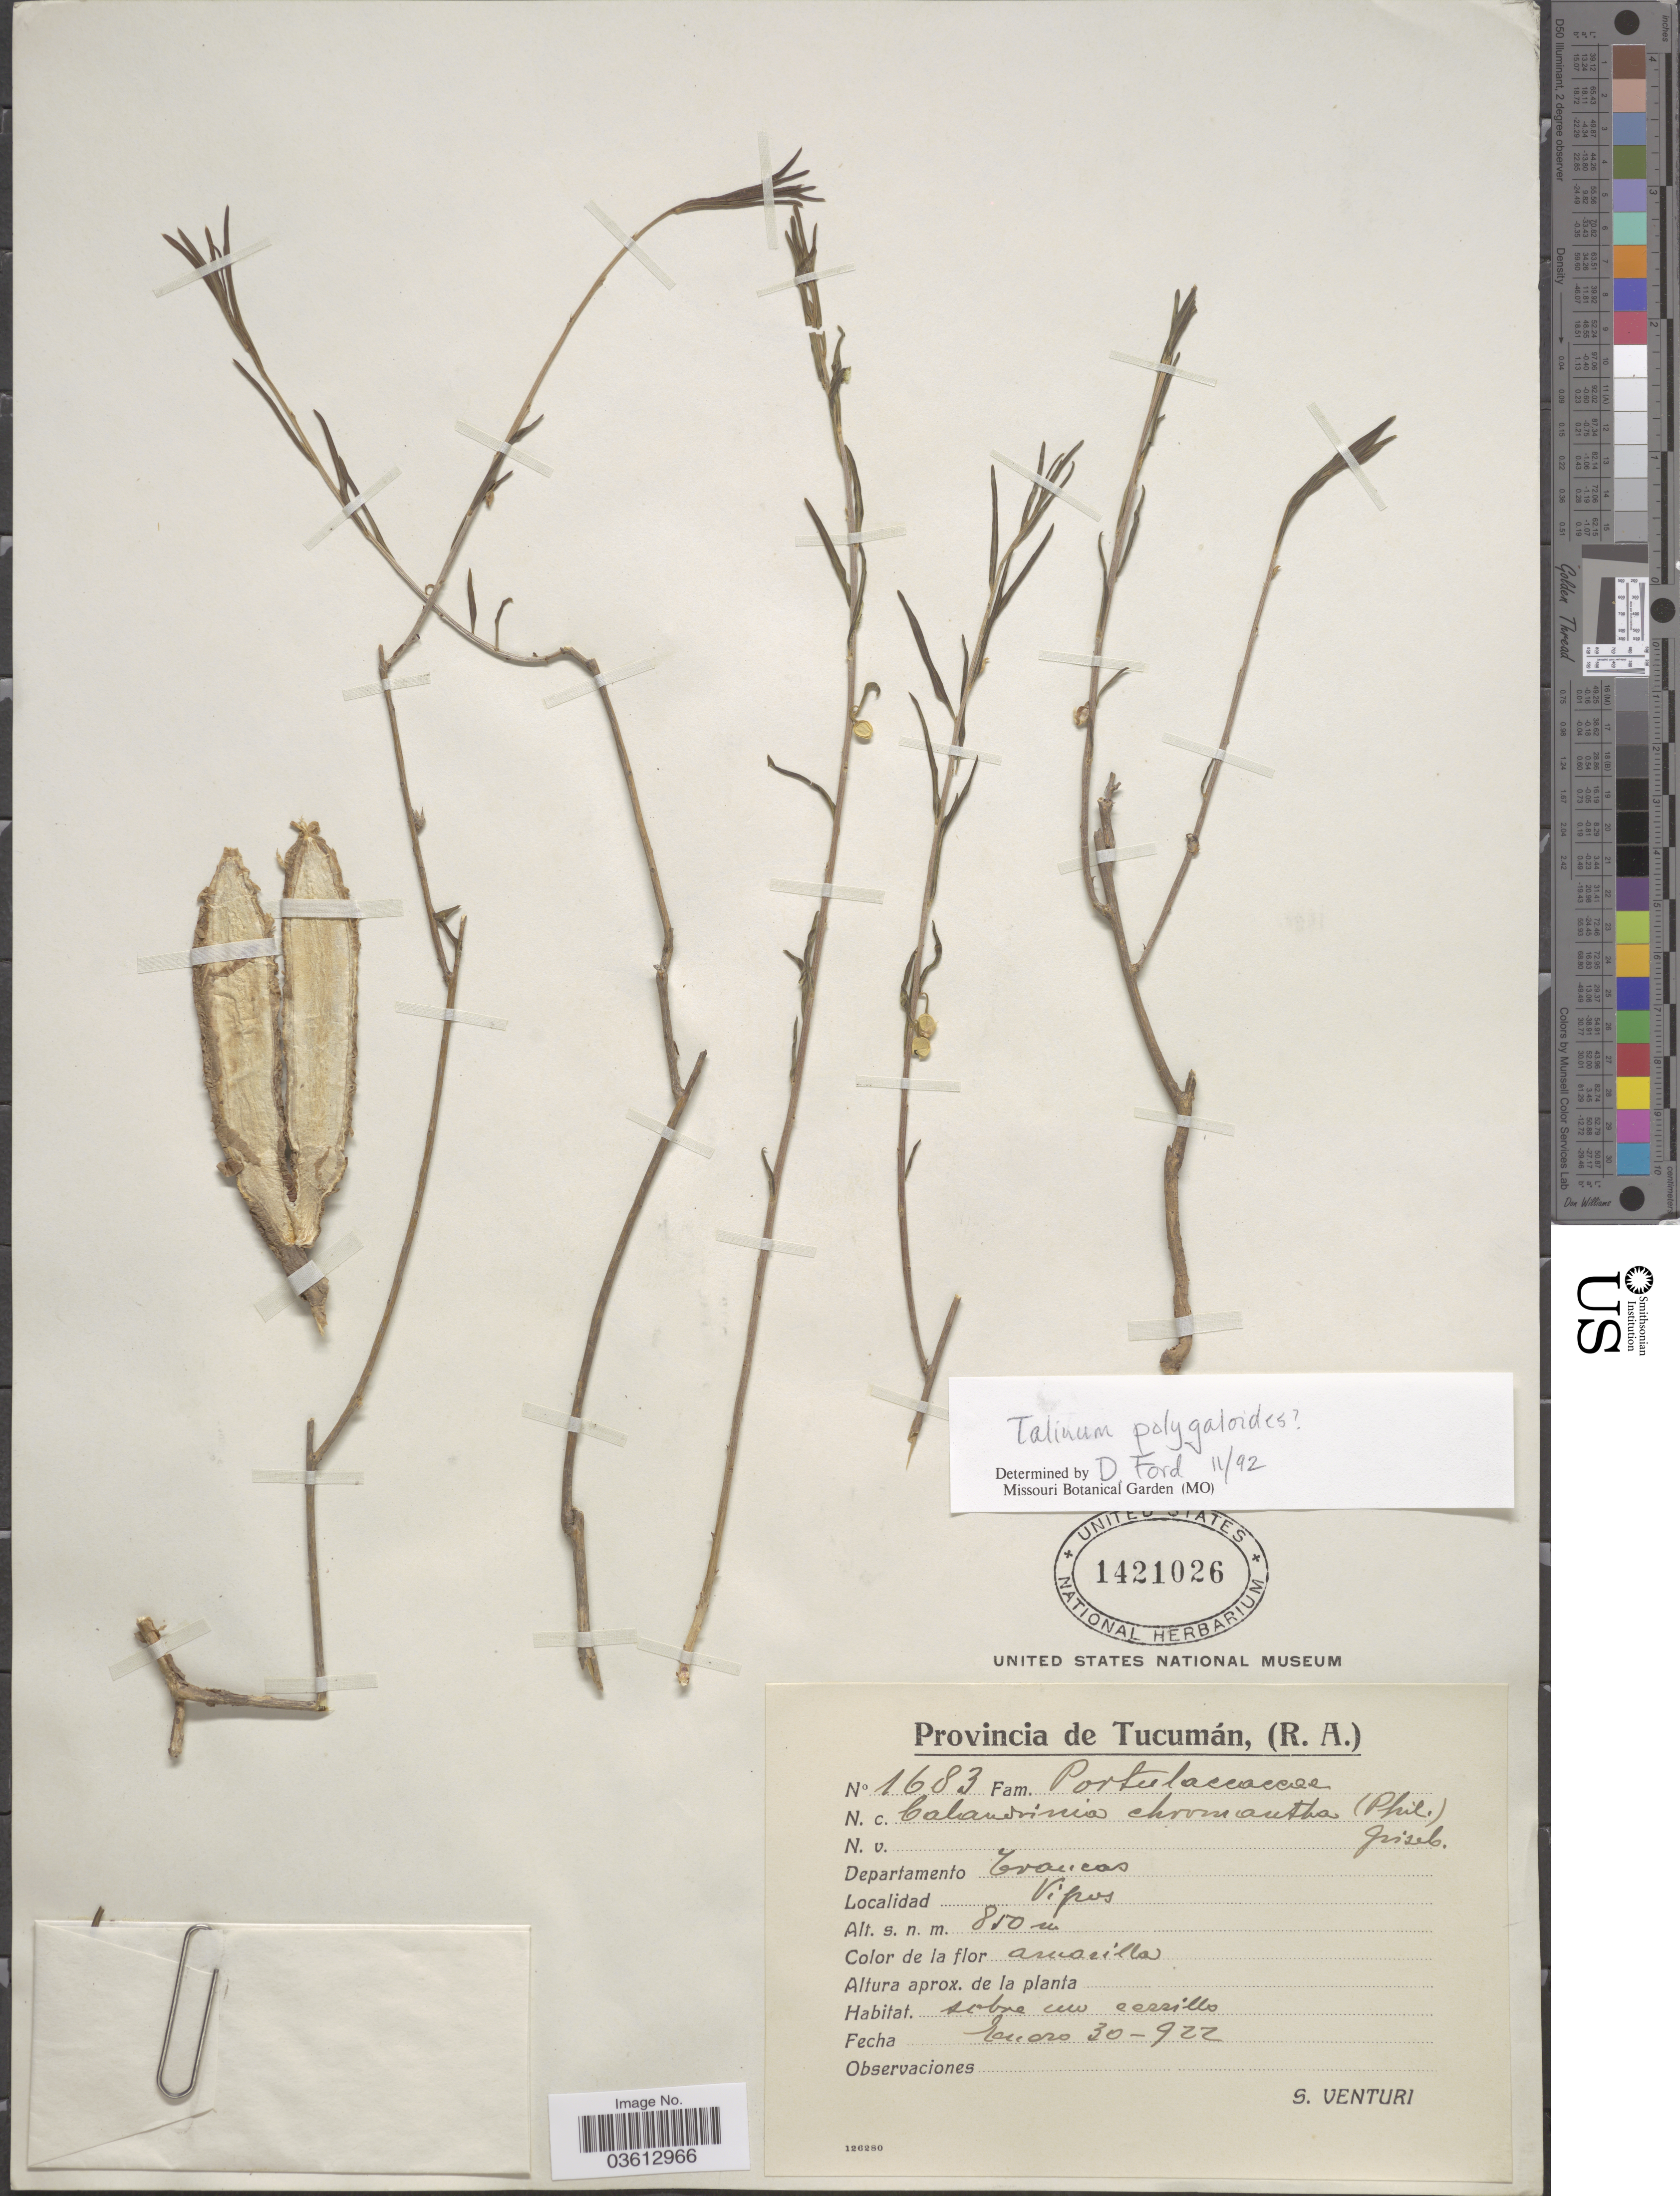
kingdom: Plantae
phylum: Tracheophyta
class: Magnoliopsida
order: Caryophyllales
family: Talinaceae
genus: Talinum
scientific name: Talinum polygaloides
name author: Gillies ex Arn.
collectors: S. Venturi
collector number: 1683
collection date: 1922-01-30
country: Argentina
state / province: Tucuman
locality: Departamento Trancas. Vipos.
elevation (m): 850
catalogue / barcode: US 1421026